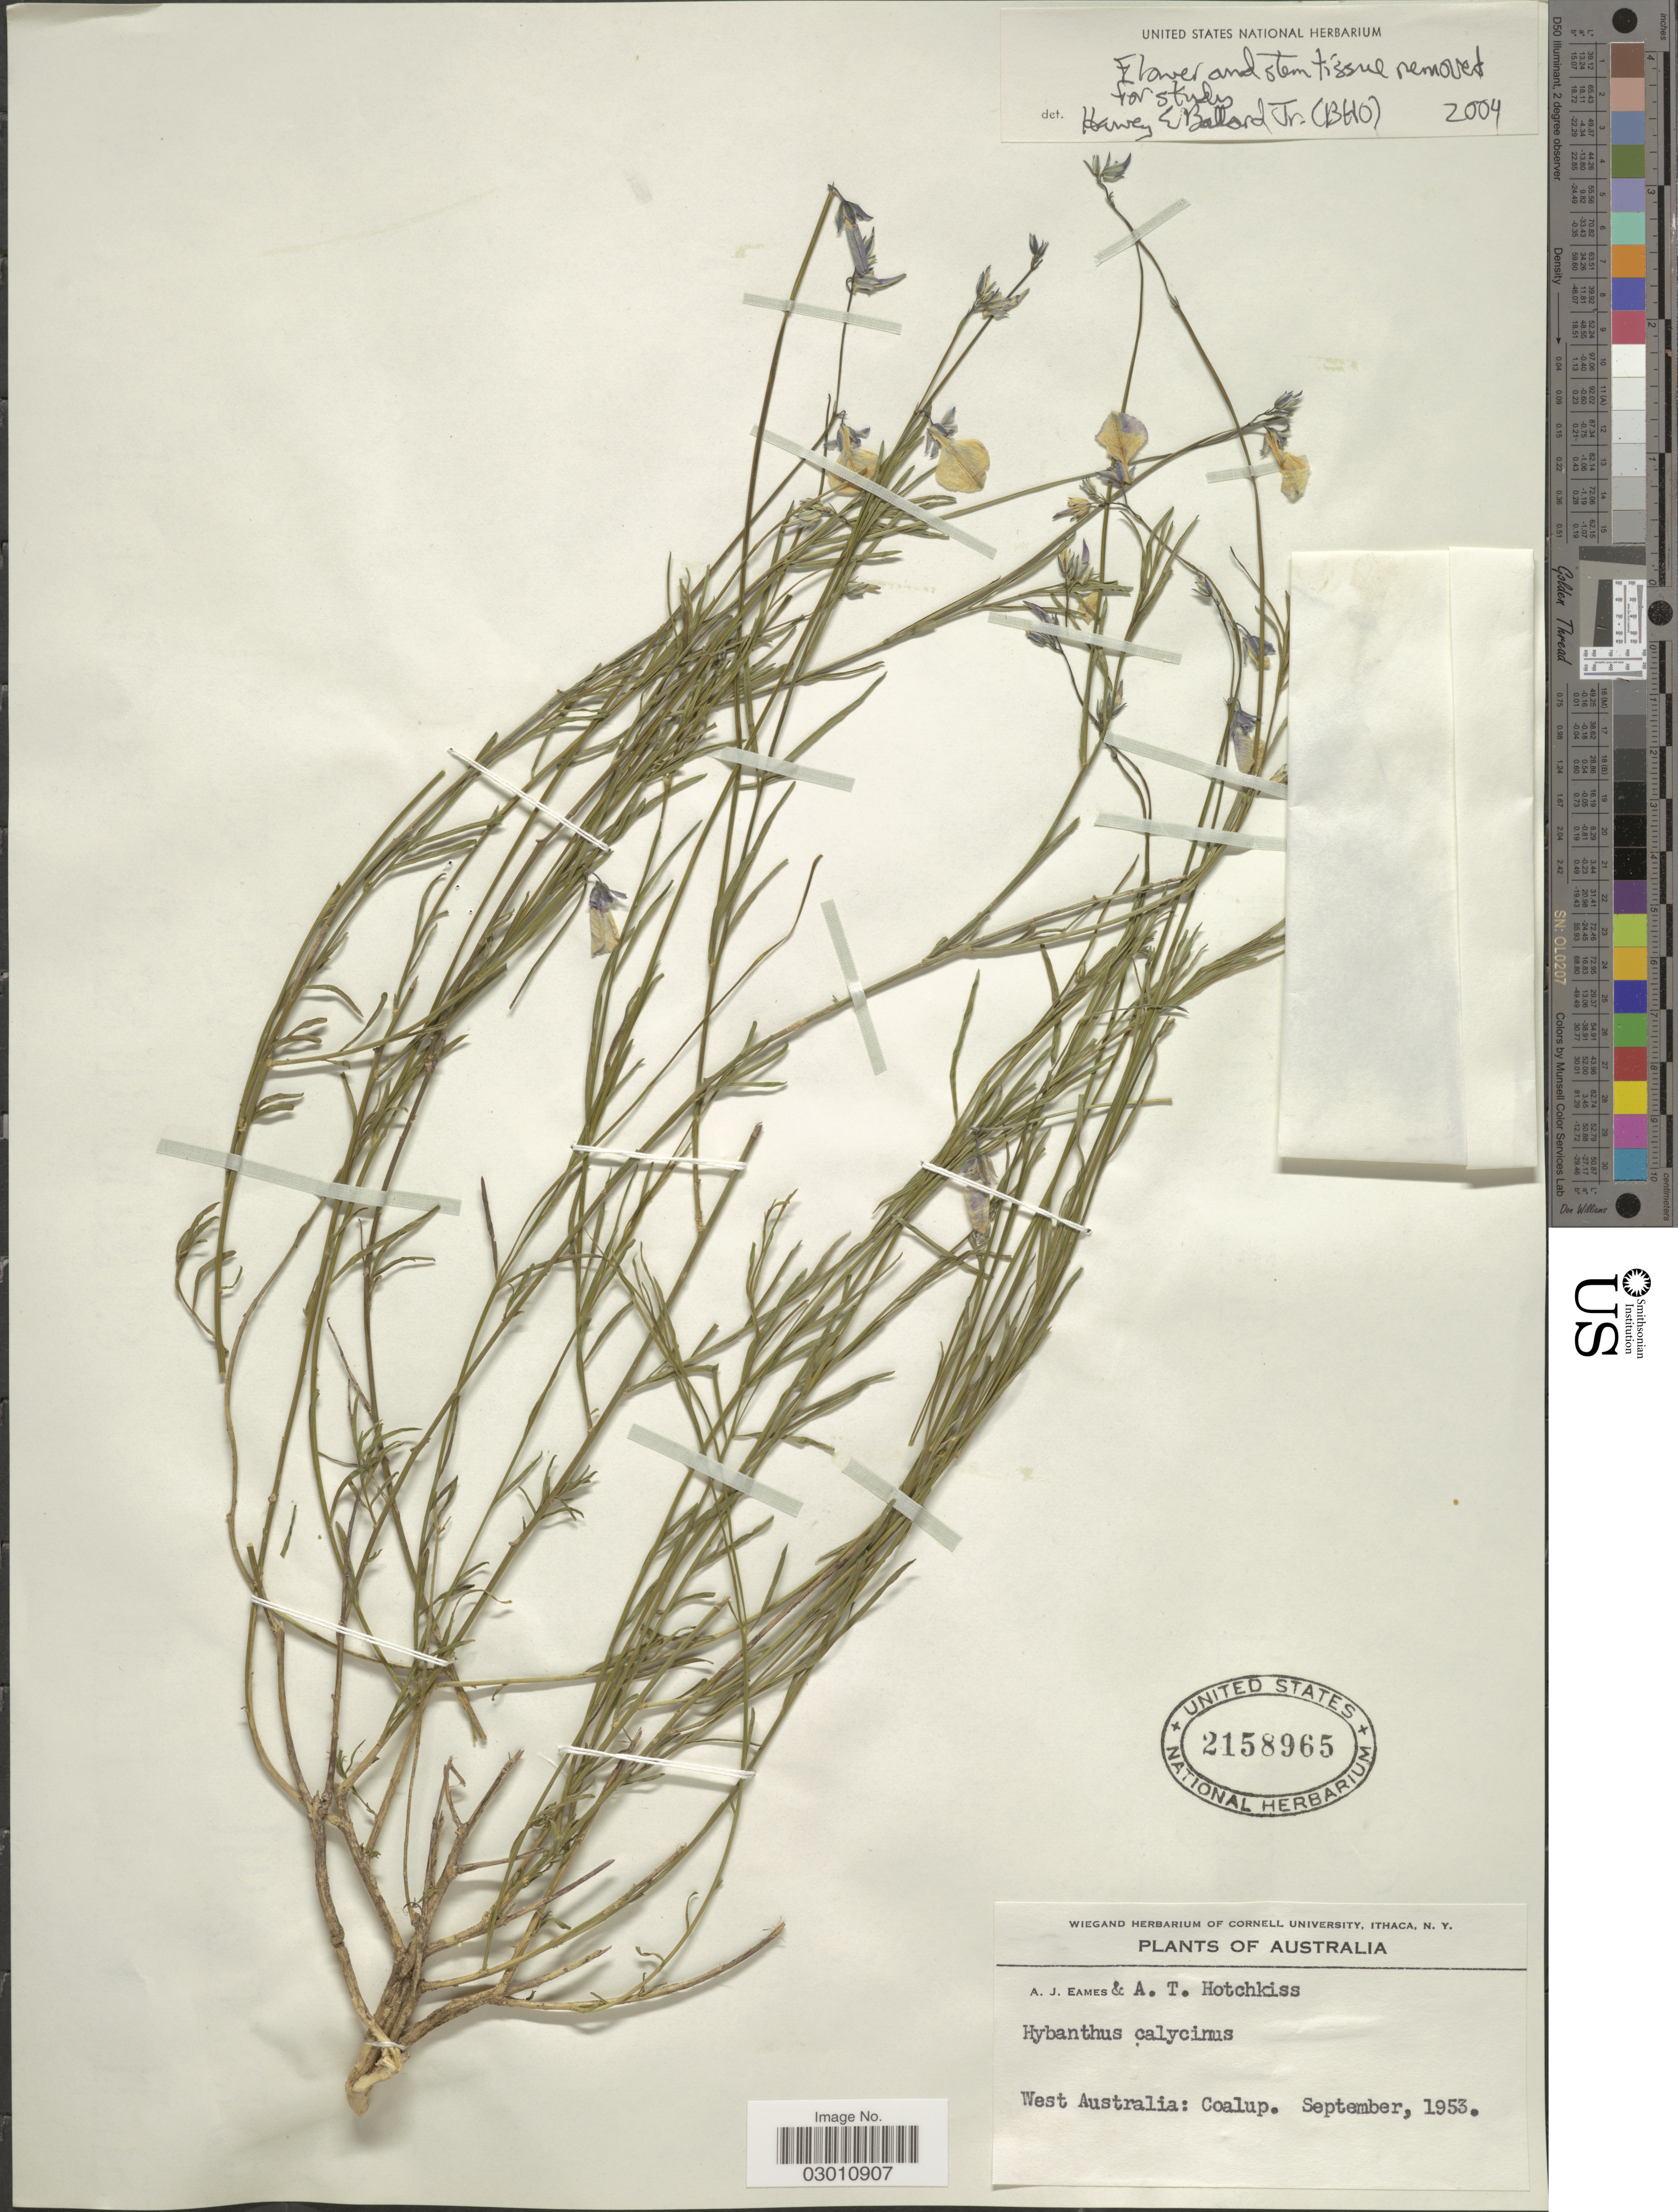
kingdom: Plantae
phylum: Tracheophyta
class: Magnoliopsida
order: Malpighiales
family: Violaceae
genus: Pigea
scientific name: Pigea calycina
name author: DC.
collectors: A. J. Eames & A. Hotchkiss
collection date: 1953-09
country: Australia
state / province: Western Australia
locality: West Australia: Coalup.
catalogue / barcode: US 2158965